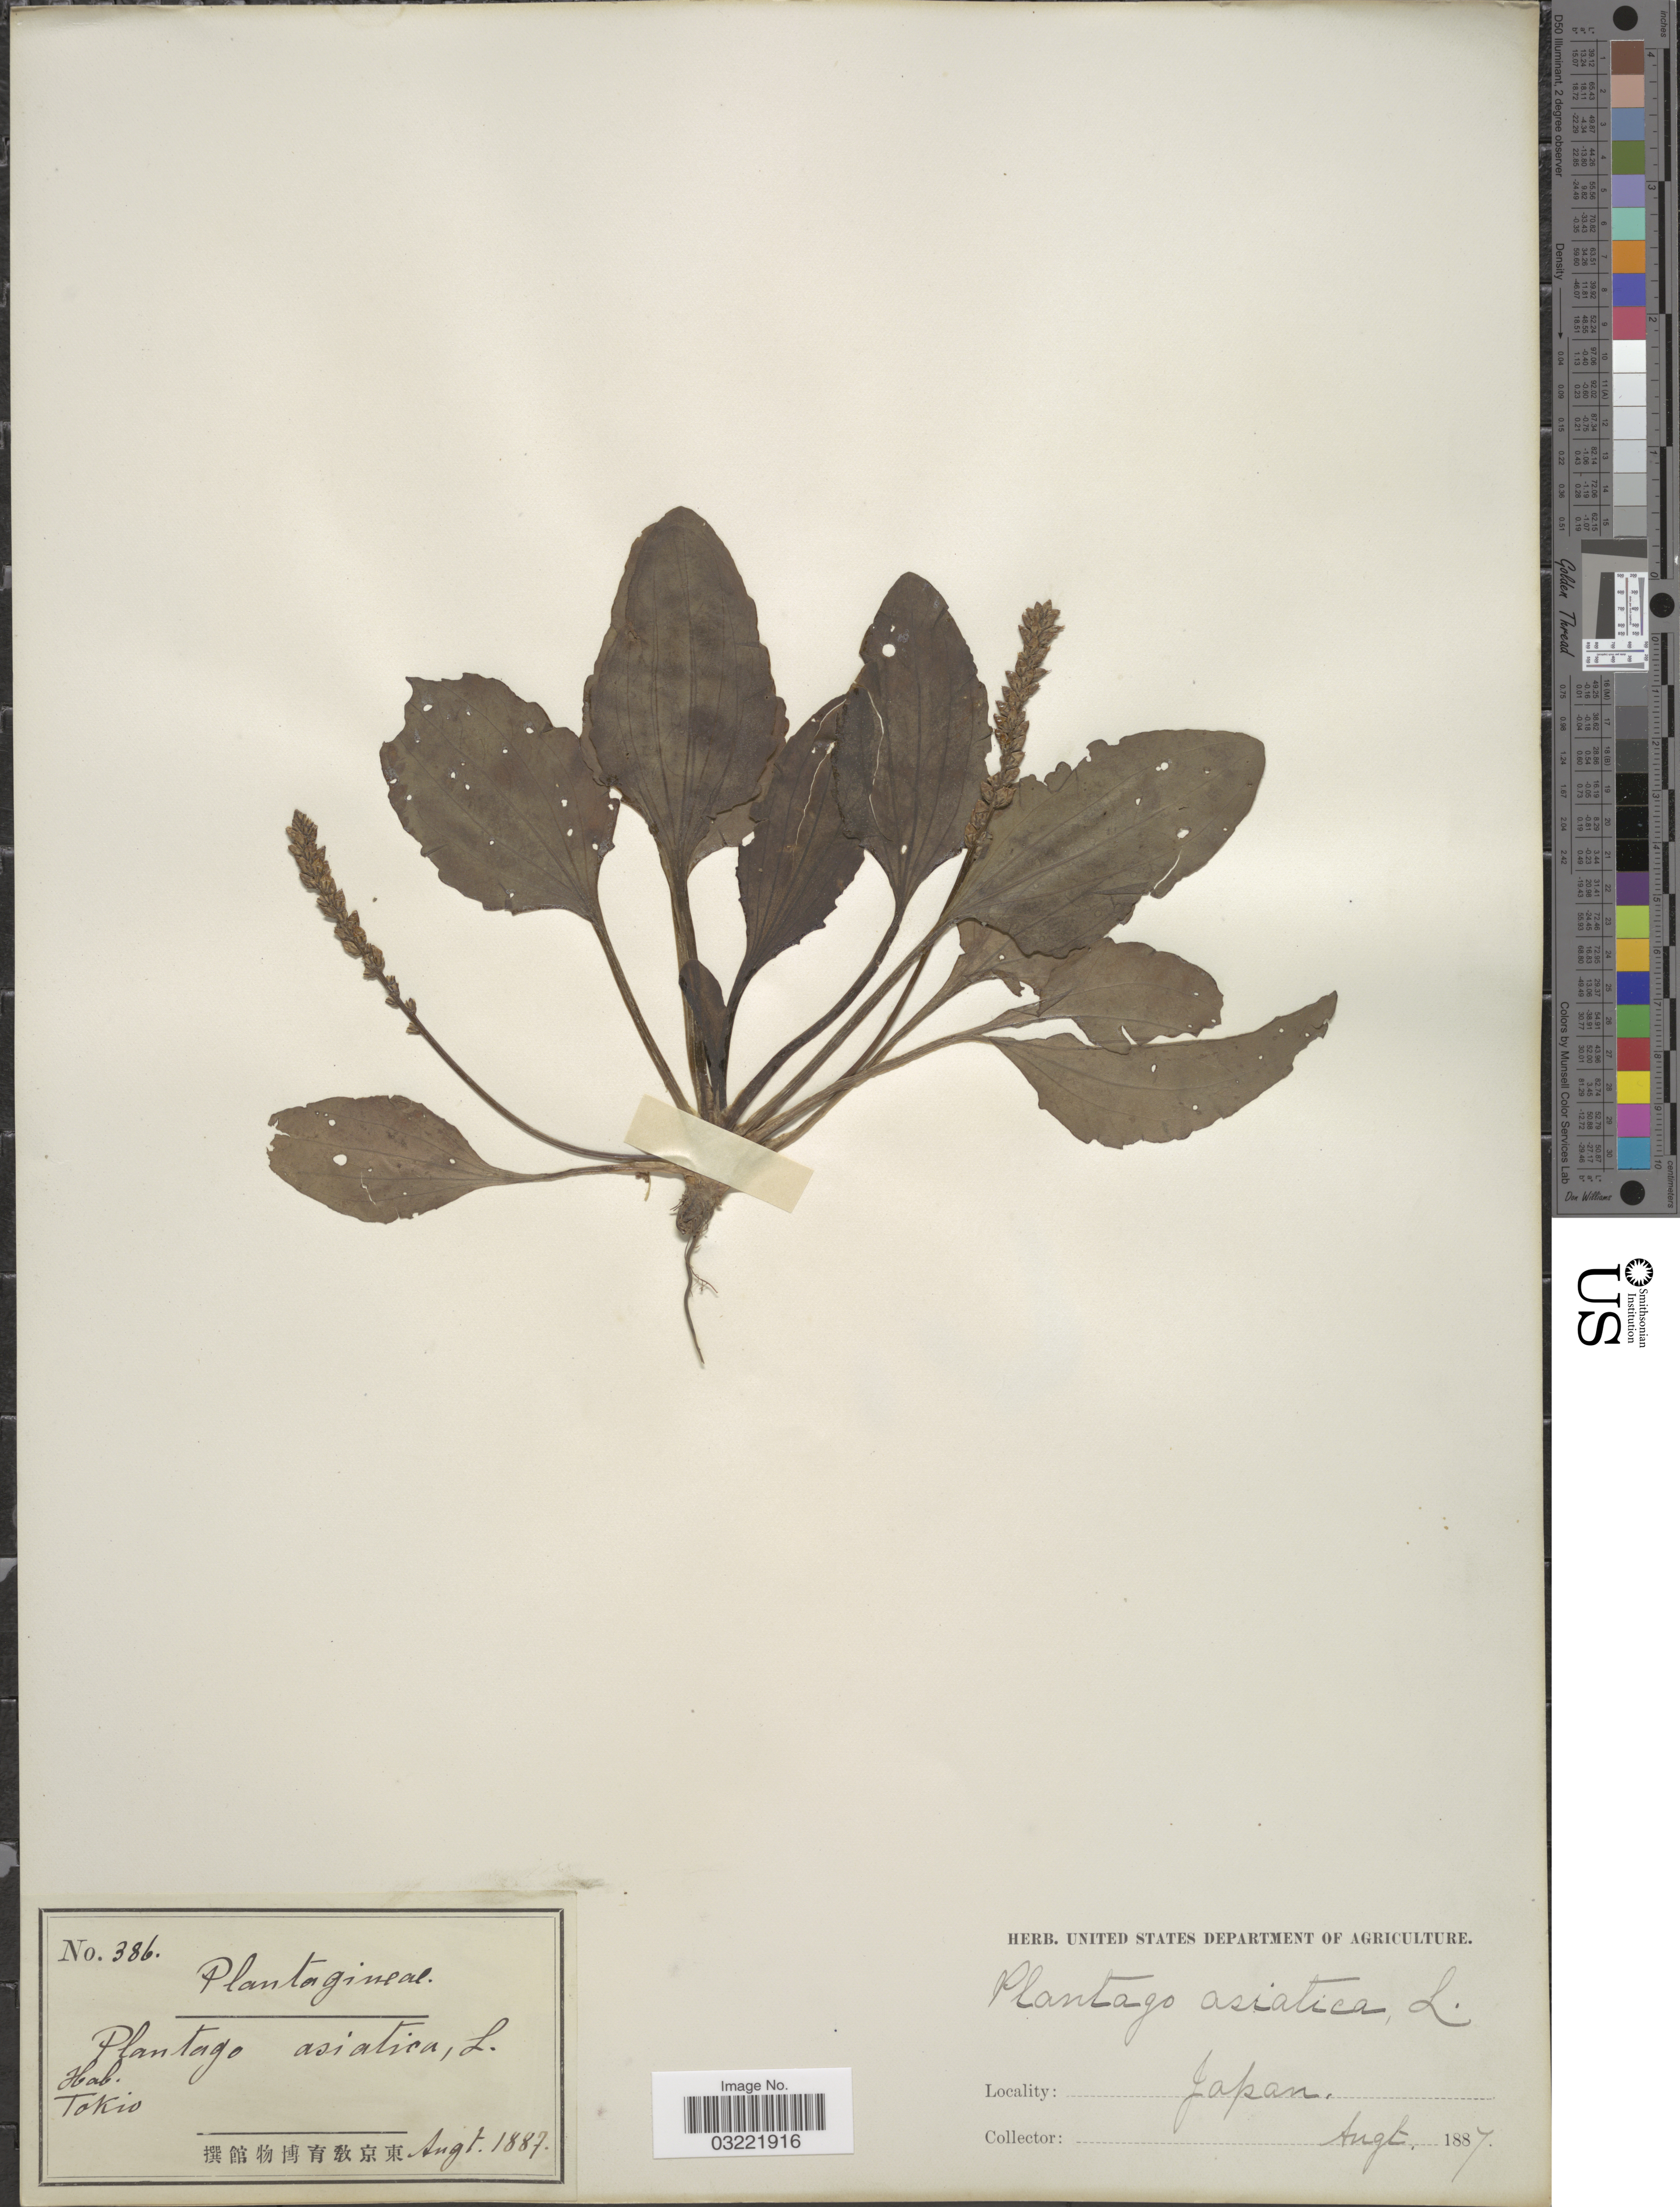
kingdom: Plantae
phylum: Tracheophyta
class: Magnoliopsida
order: Lamiales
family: Plantaginaceae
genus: Plantago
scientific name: Plantago asiatica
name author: L.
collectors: Facchini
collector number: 386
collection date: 1887-08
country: Japan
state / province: Tokyo, Federal City of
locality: Tokio.